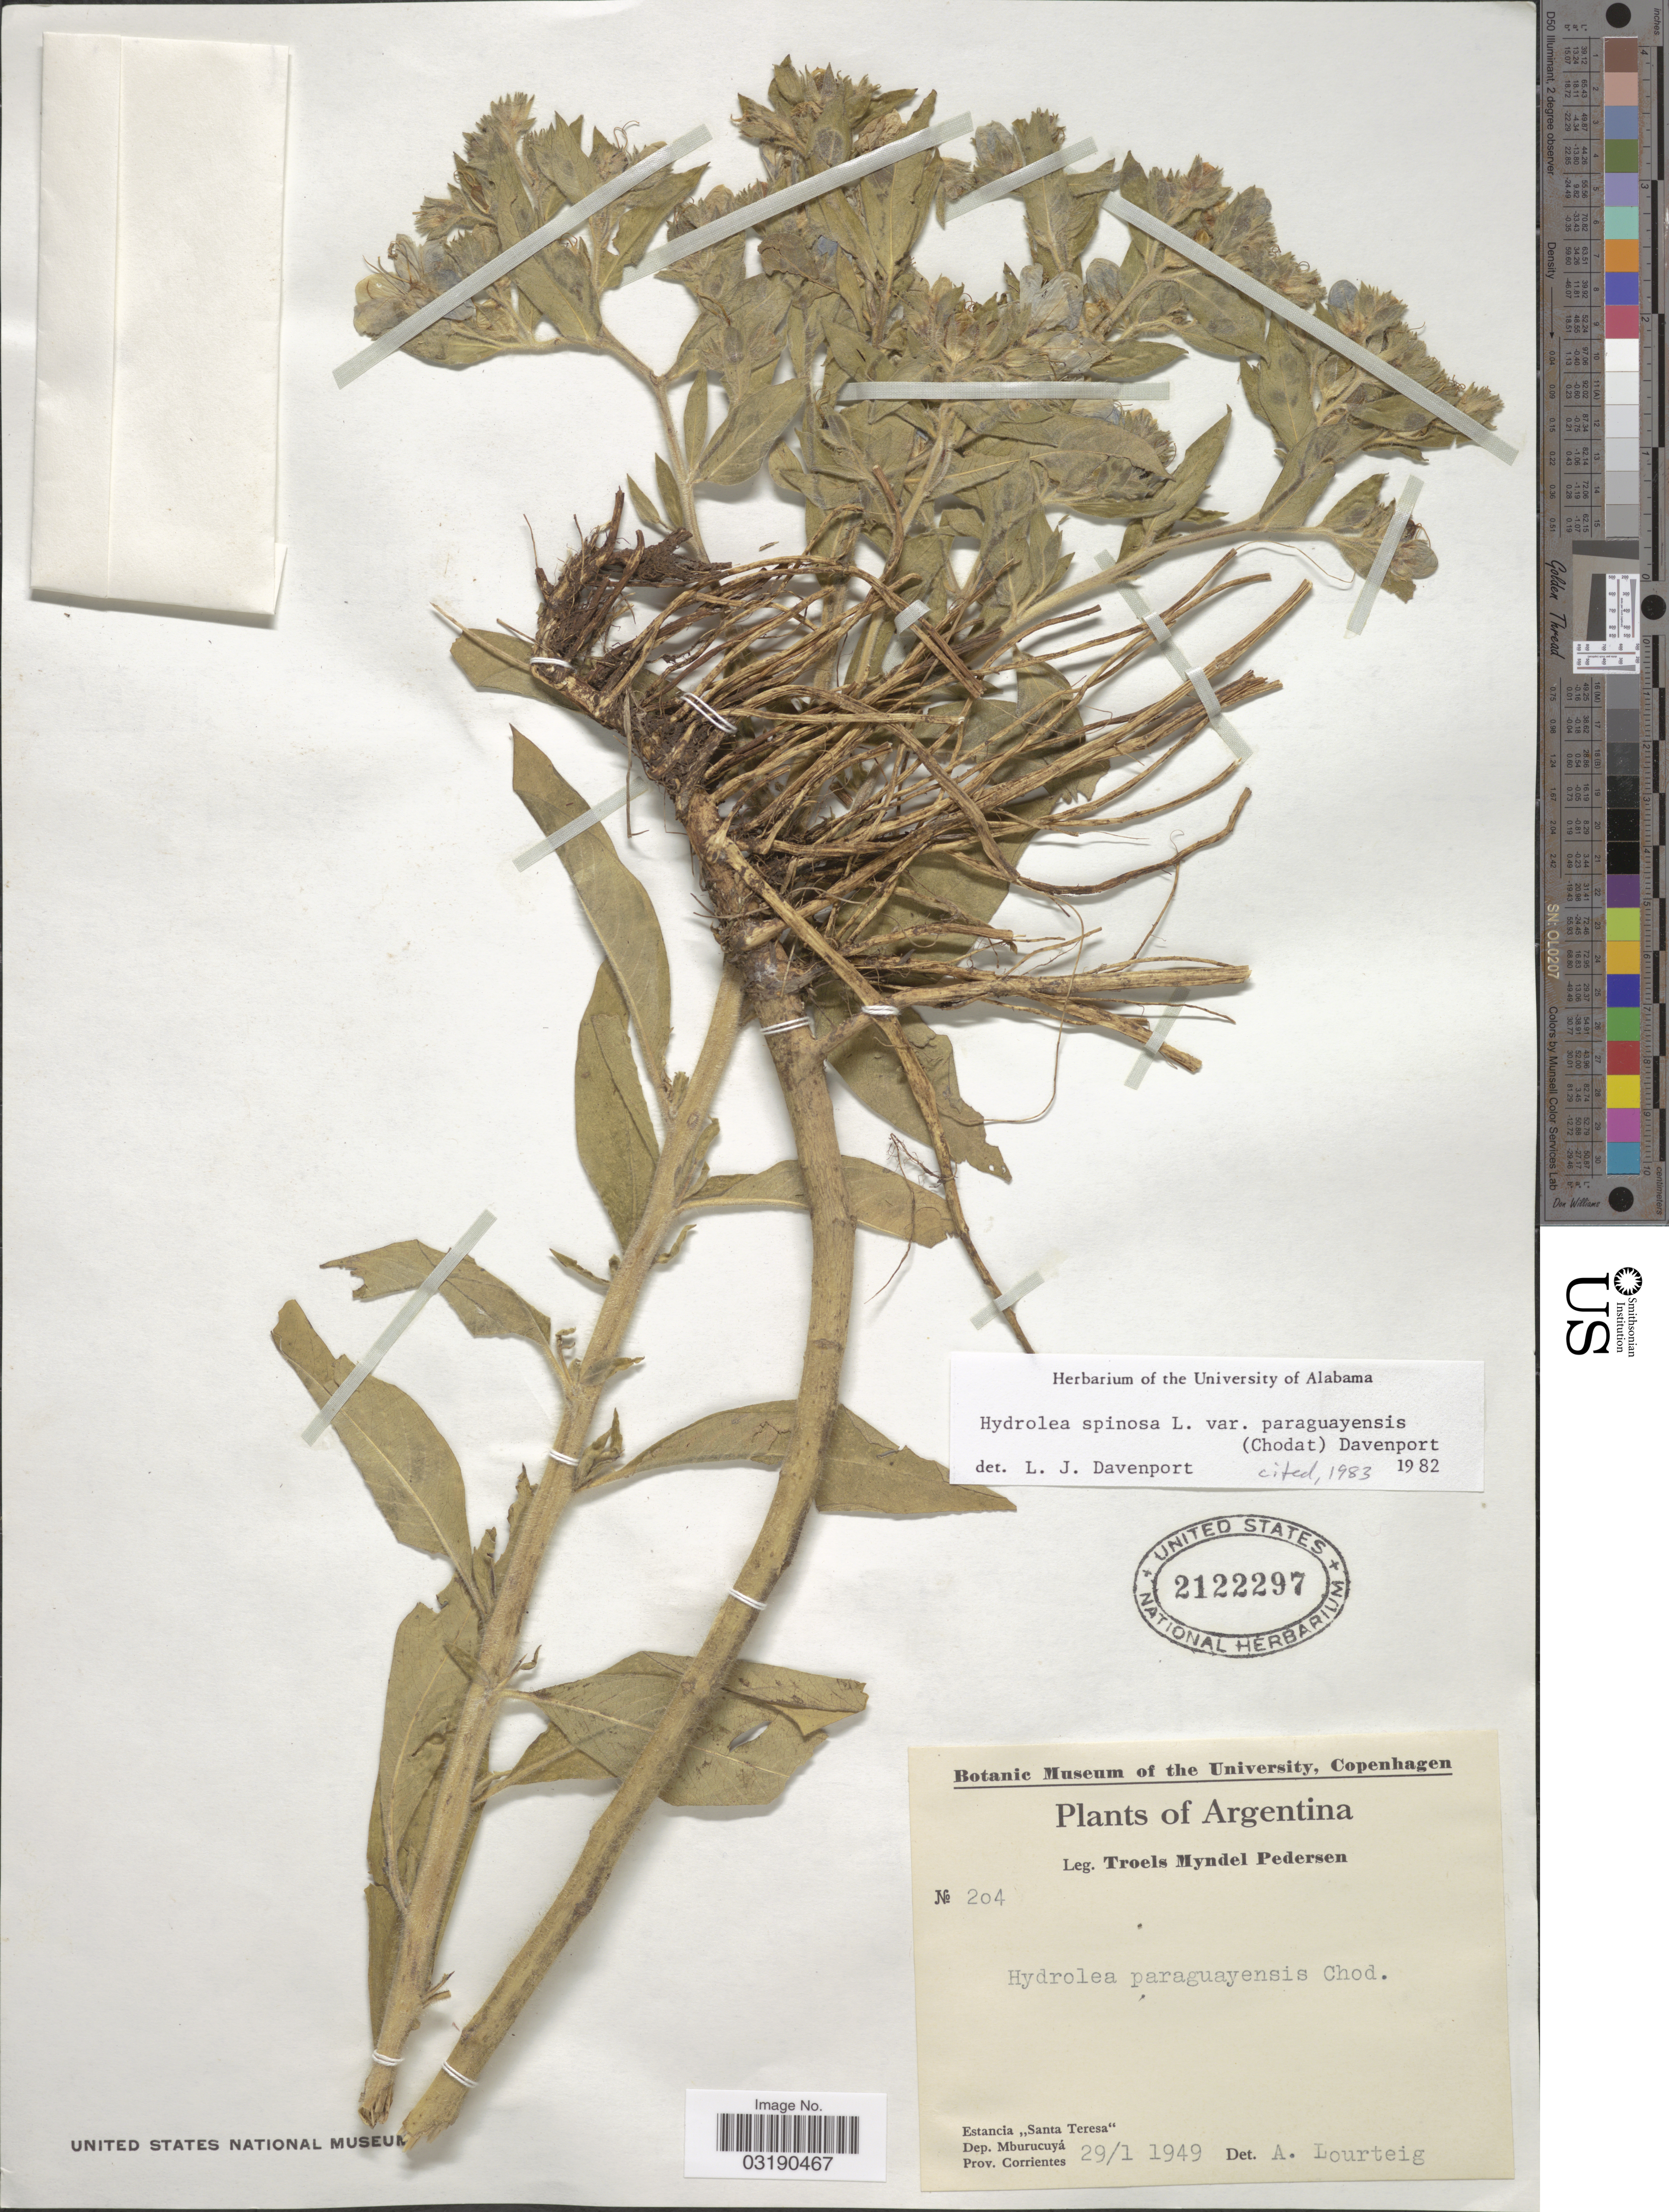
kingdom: Plantae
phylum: Tracheophyta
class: Magnoliopsida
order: Solanales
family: Hydroleaceae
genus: Hydrolea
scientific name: Hydrolea spinosa var. paraguayensis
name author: (Chodat) L.J. Davenp.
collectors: T. Pederson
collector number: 204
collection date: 1949-01-29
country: Argentina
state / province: Corrientes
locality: Estancia "Santa Teresa". Dep. Mburucuyá. Prov. Corrientes.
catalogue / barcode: US 2122297